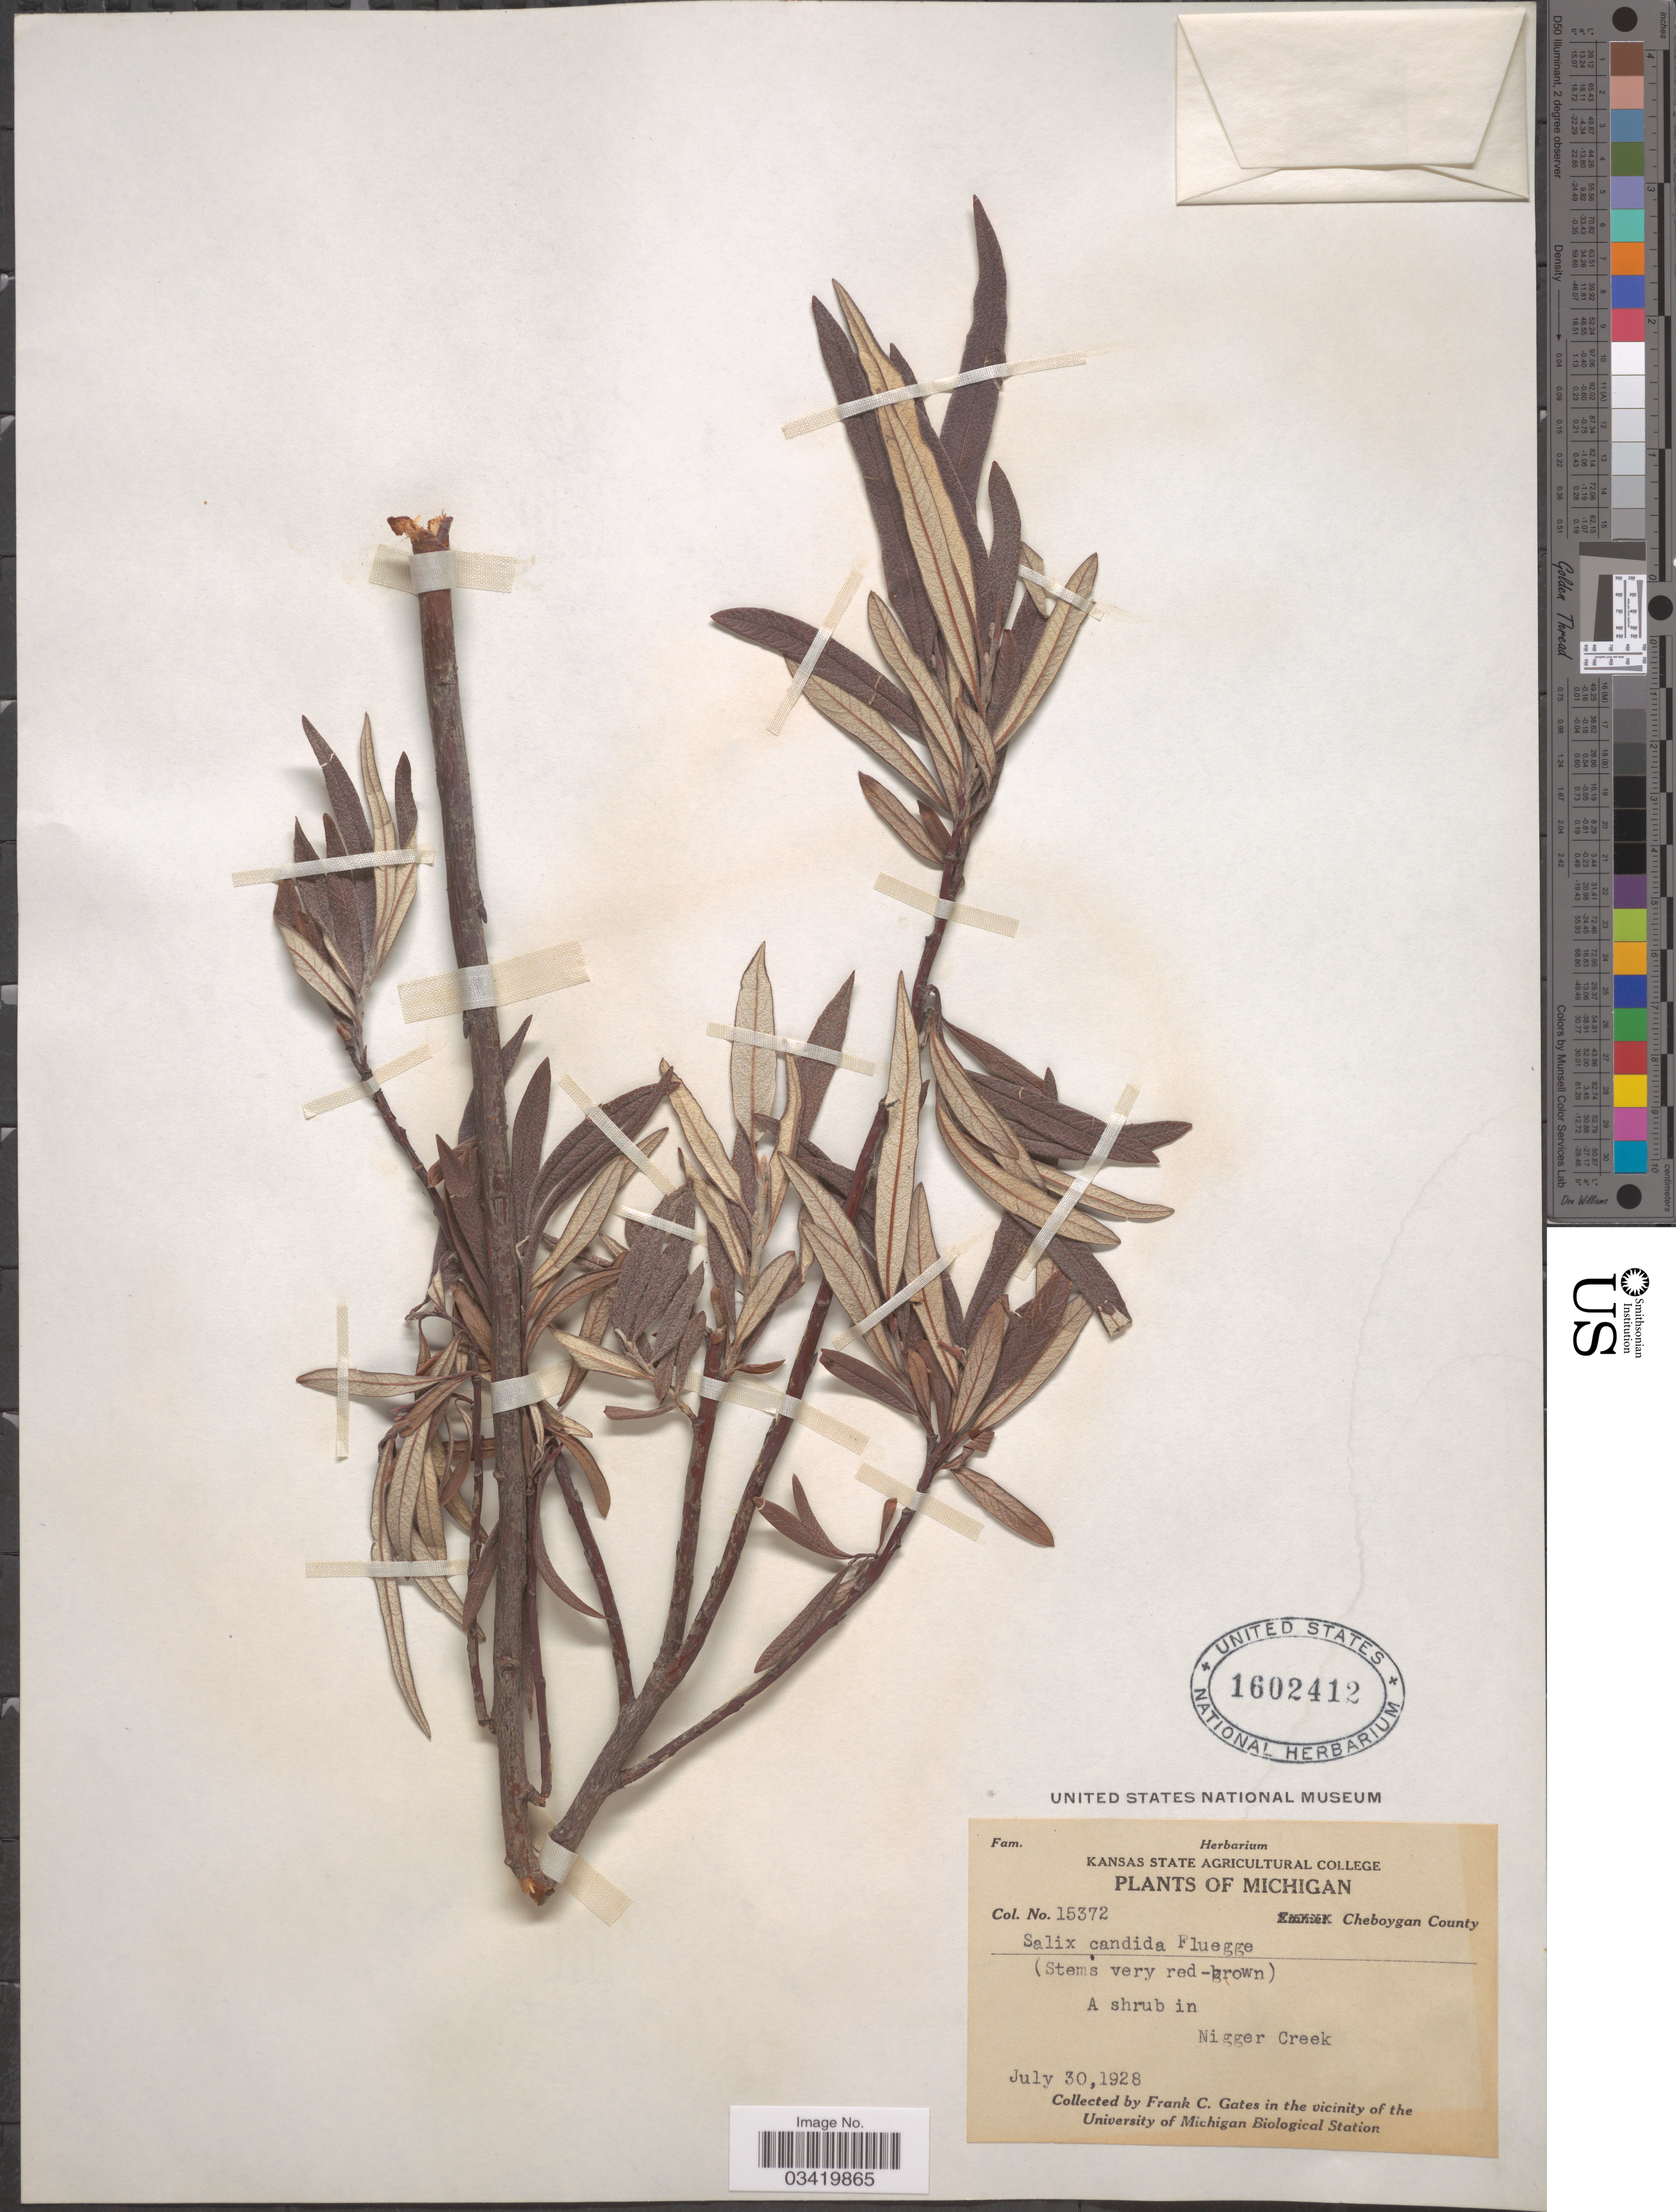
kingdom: Plantae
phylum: Tracheophyta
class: Magnoliopsida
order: Malpighiales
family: Salicaceae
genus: Salix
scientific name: Salix candida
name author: Flüggé ex Willd.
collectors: F. C. Gates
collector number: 15372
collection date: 1928-07-30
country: United States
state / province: Michigan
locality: Cheboygan County. Nigger Creek. In the vicinity of the University of Michigan Biological Station.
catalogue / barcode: US 1602412